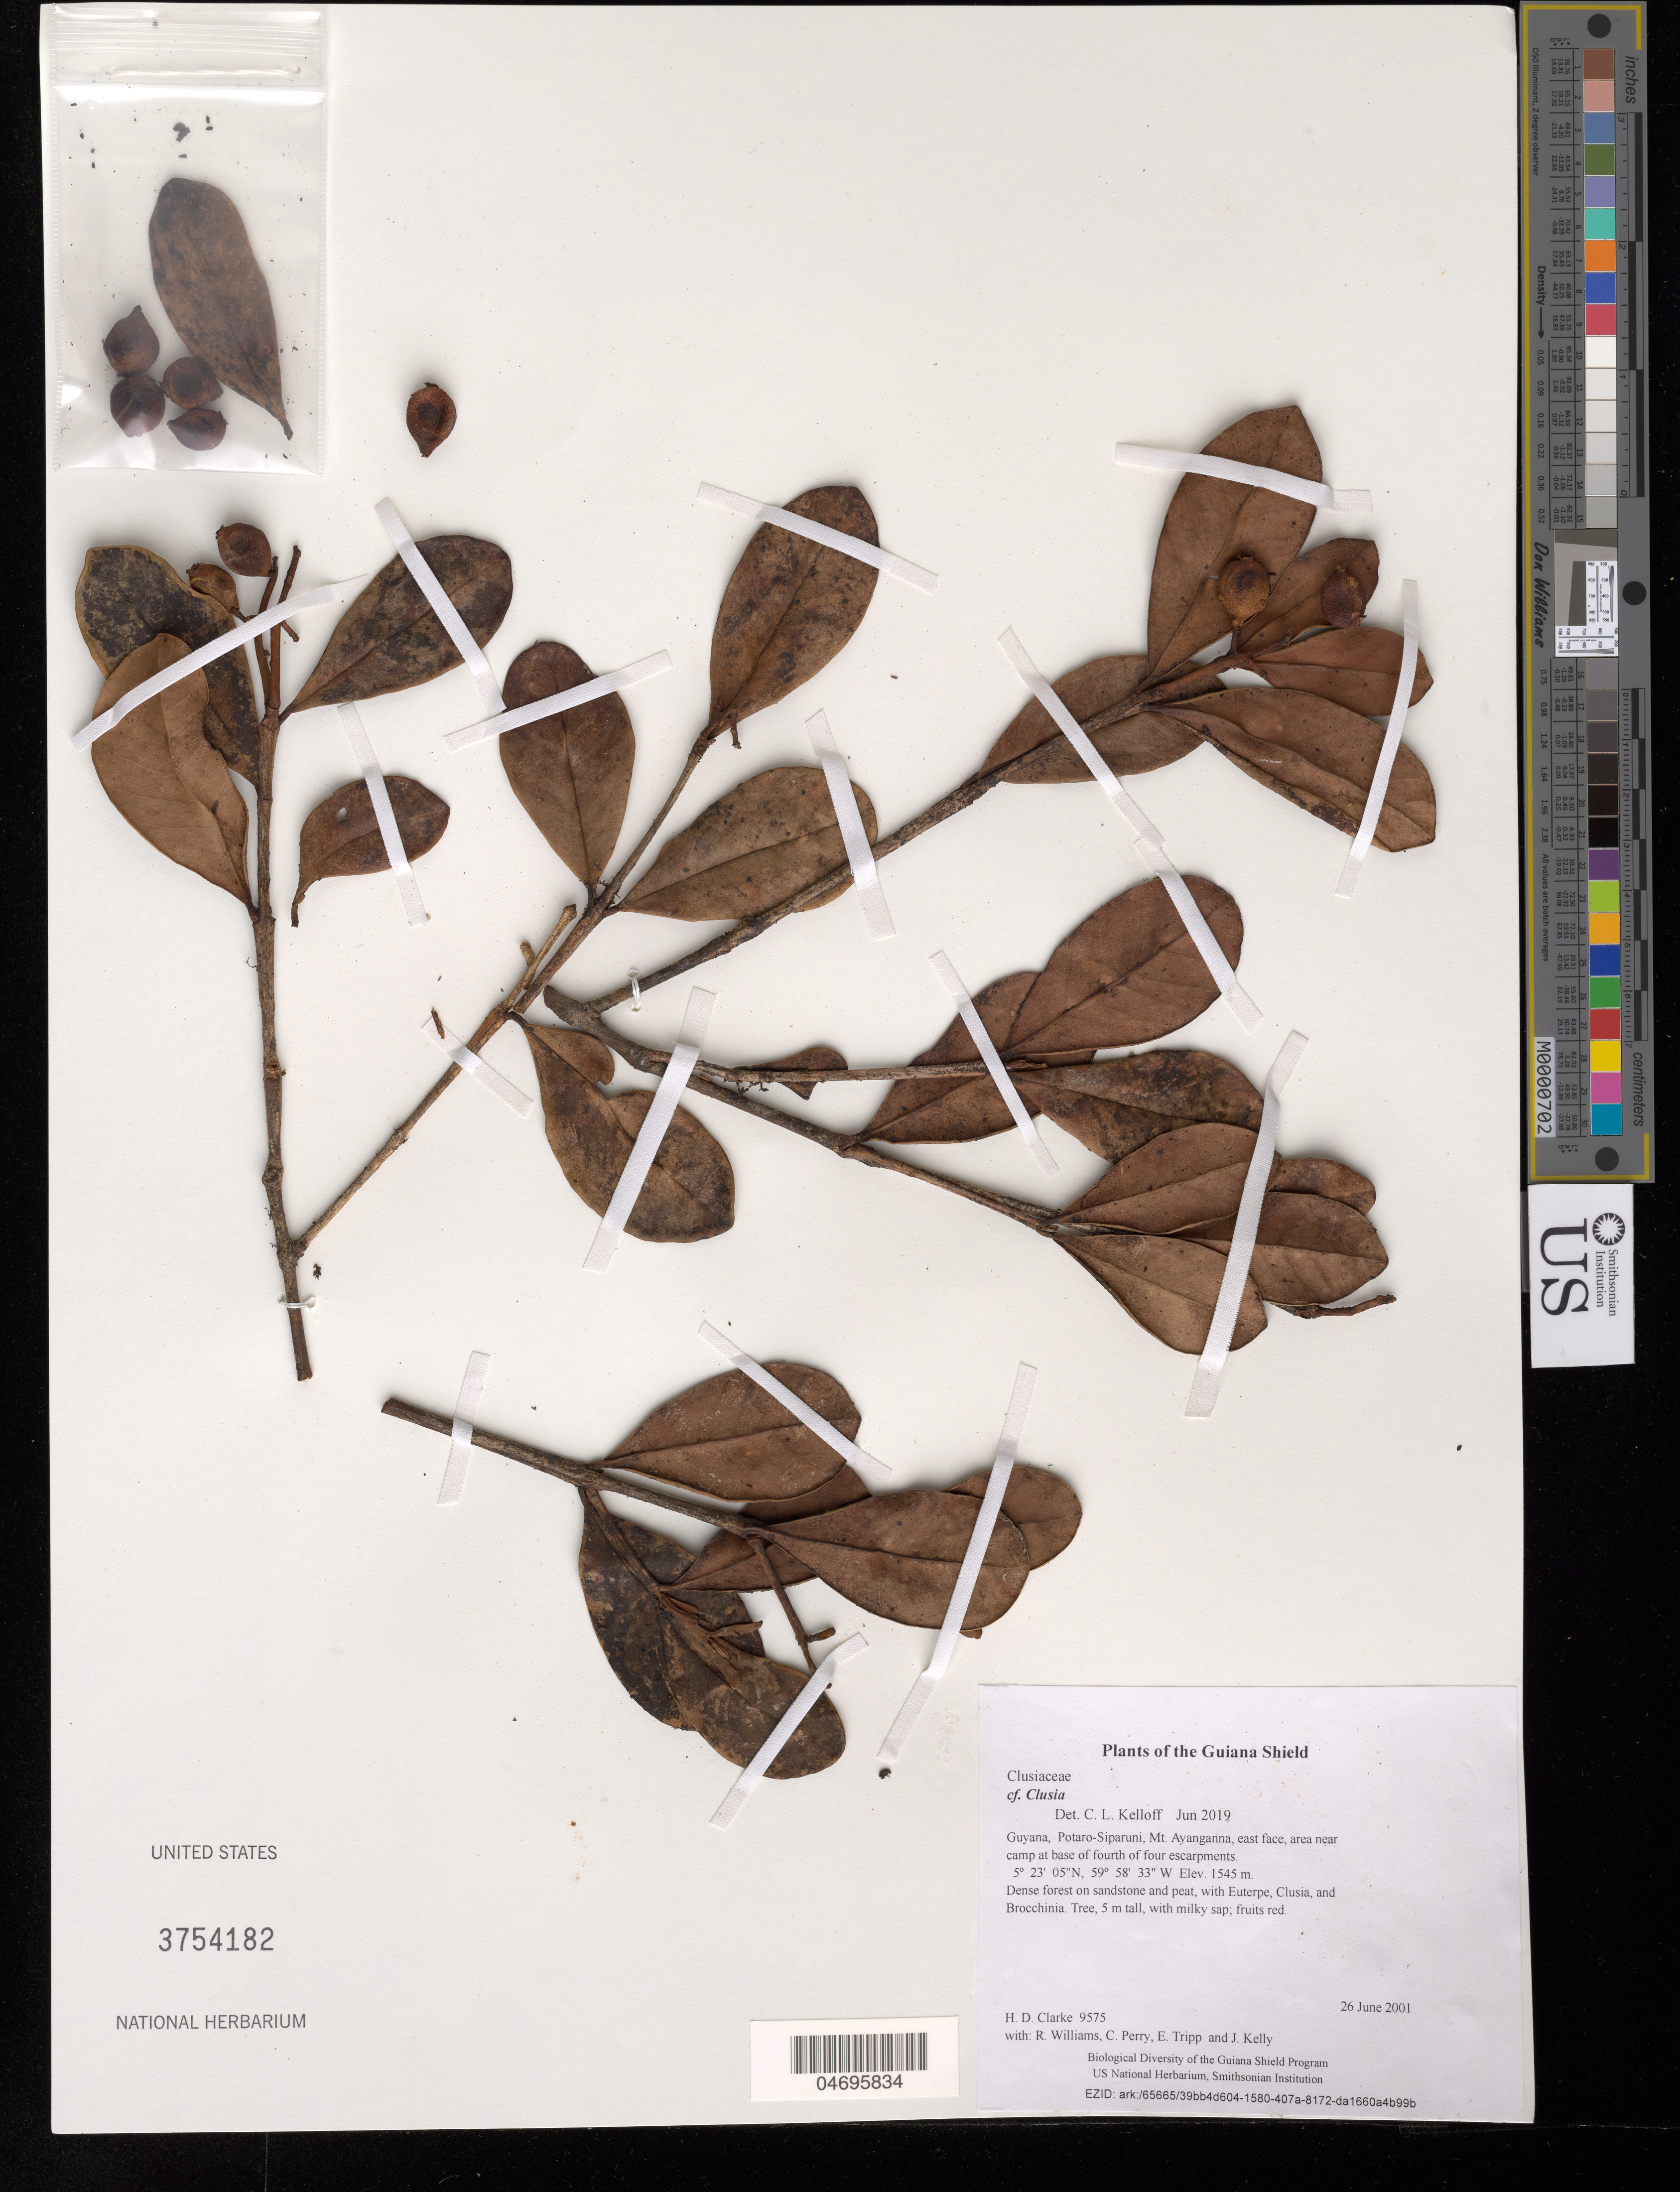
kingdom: Plantae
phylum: Tracheophyta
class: Magnoliopsida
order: Malpighiales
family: Clusiaceae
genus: Clusia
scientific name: Clusia sp.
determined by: Kelloff, C. L.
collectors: H. D. Clarke, R. Williams, C. Perry, E. Tripp & J. Kelly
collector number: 9575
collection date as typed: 26 June 2001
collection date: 2001-06-26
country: Guyana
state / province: Potaro-Siparuni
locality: Mt. Ayanganna, east face, area near camp at base of fourth of four escarpments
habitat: Dense forest on sandstone and peat, with Euterpe, Clusia, and Brocchinia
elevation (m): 1545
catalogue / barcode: US 3754182